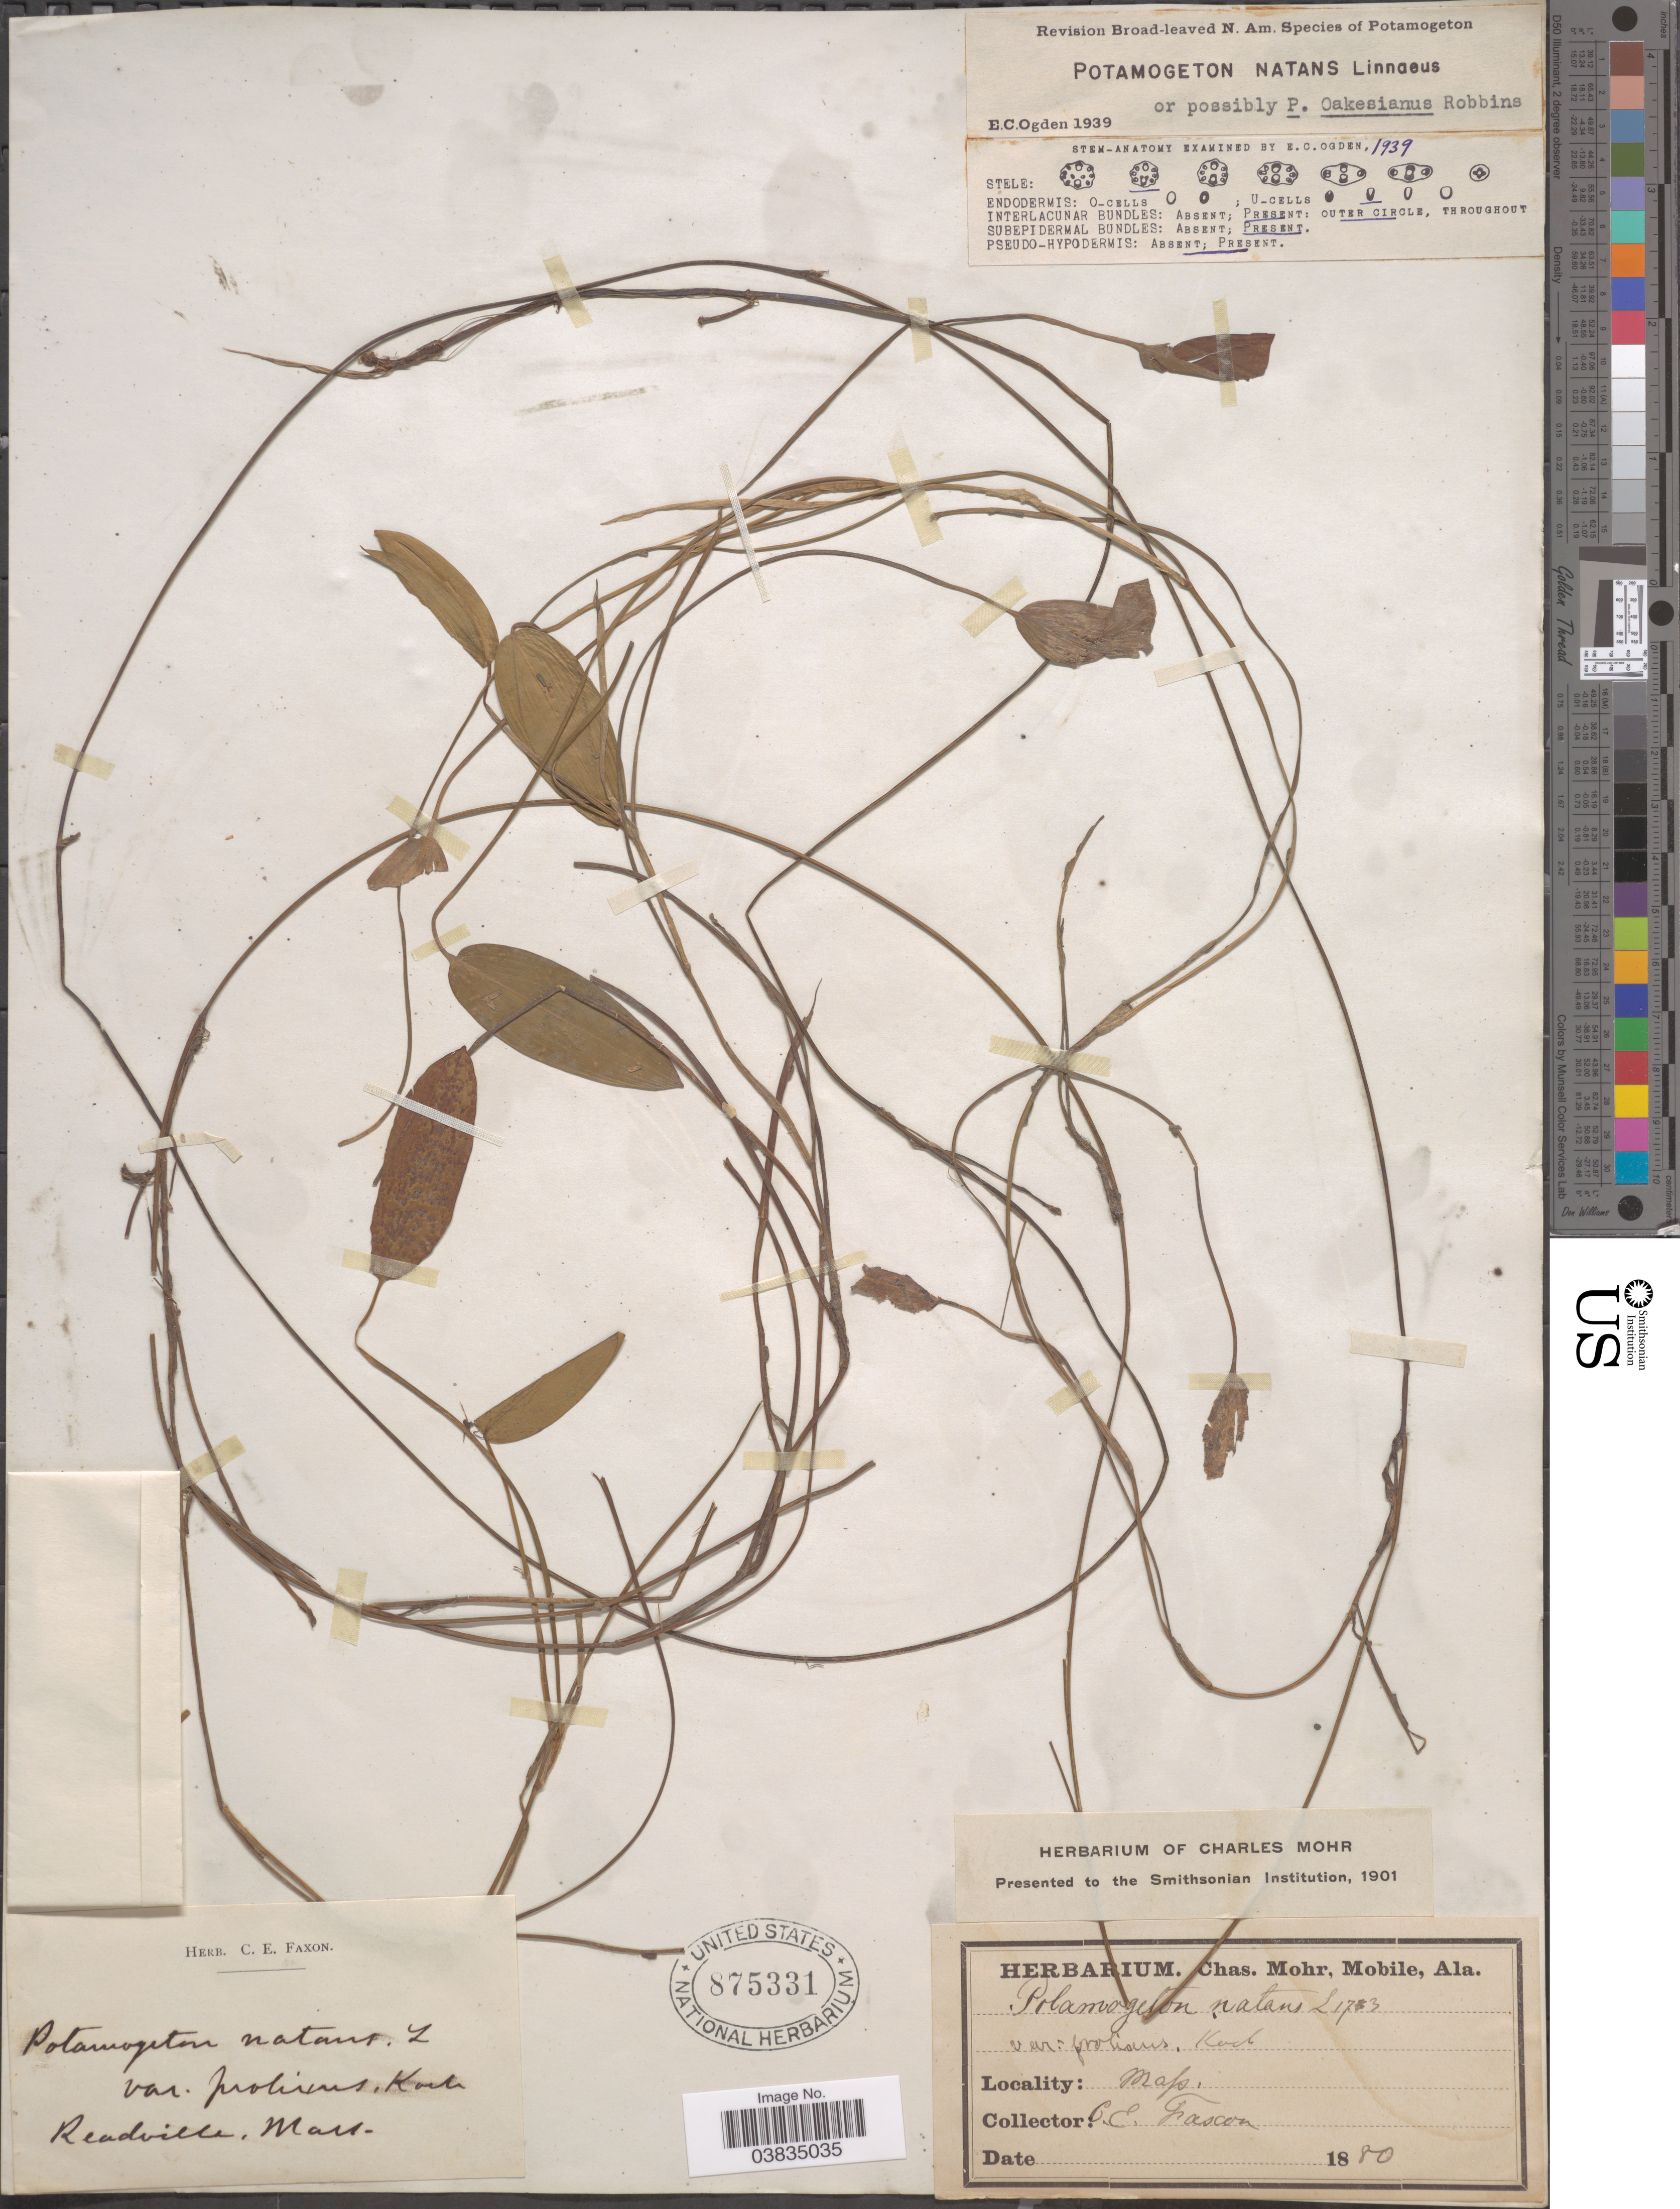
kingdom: Plantae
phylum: Tracheophyta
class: Liliopsida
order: Alismatales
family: Potamogetonaceae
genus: Potamogeton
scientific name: Potamogeton natans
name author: L.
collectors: C. Faxon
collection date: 1880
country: United States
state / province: Massachusetts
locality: Readville.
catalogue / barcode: US 875331